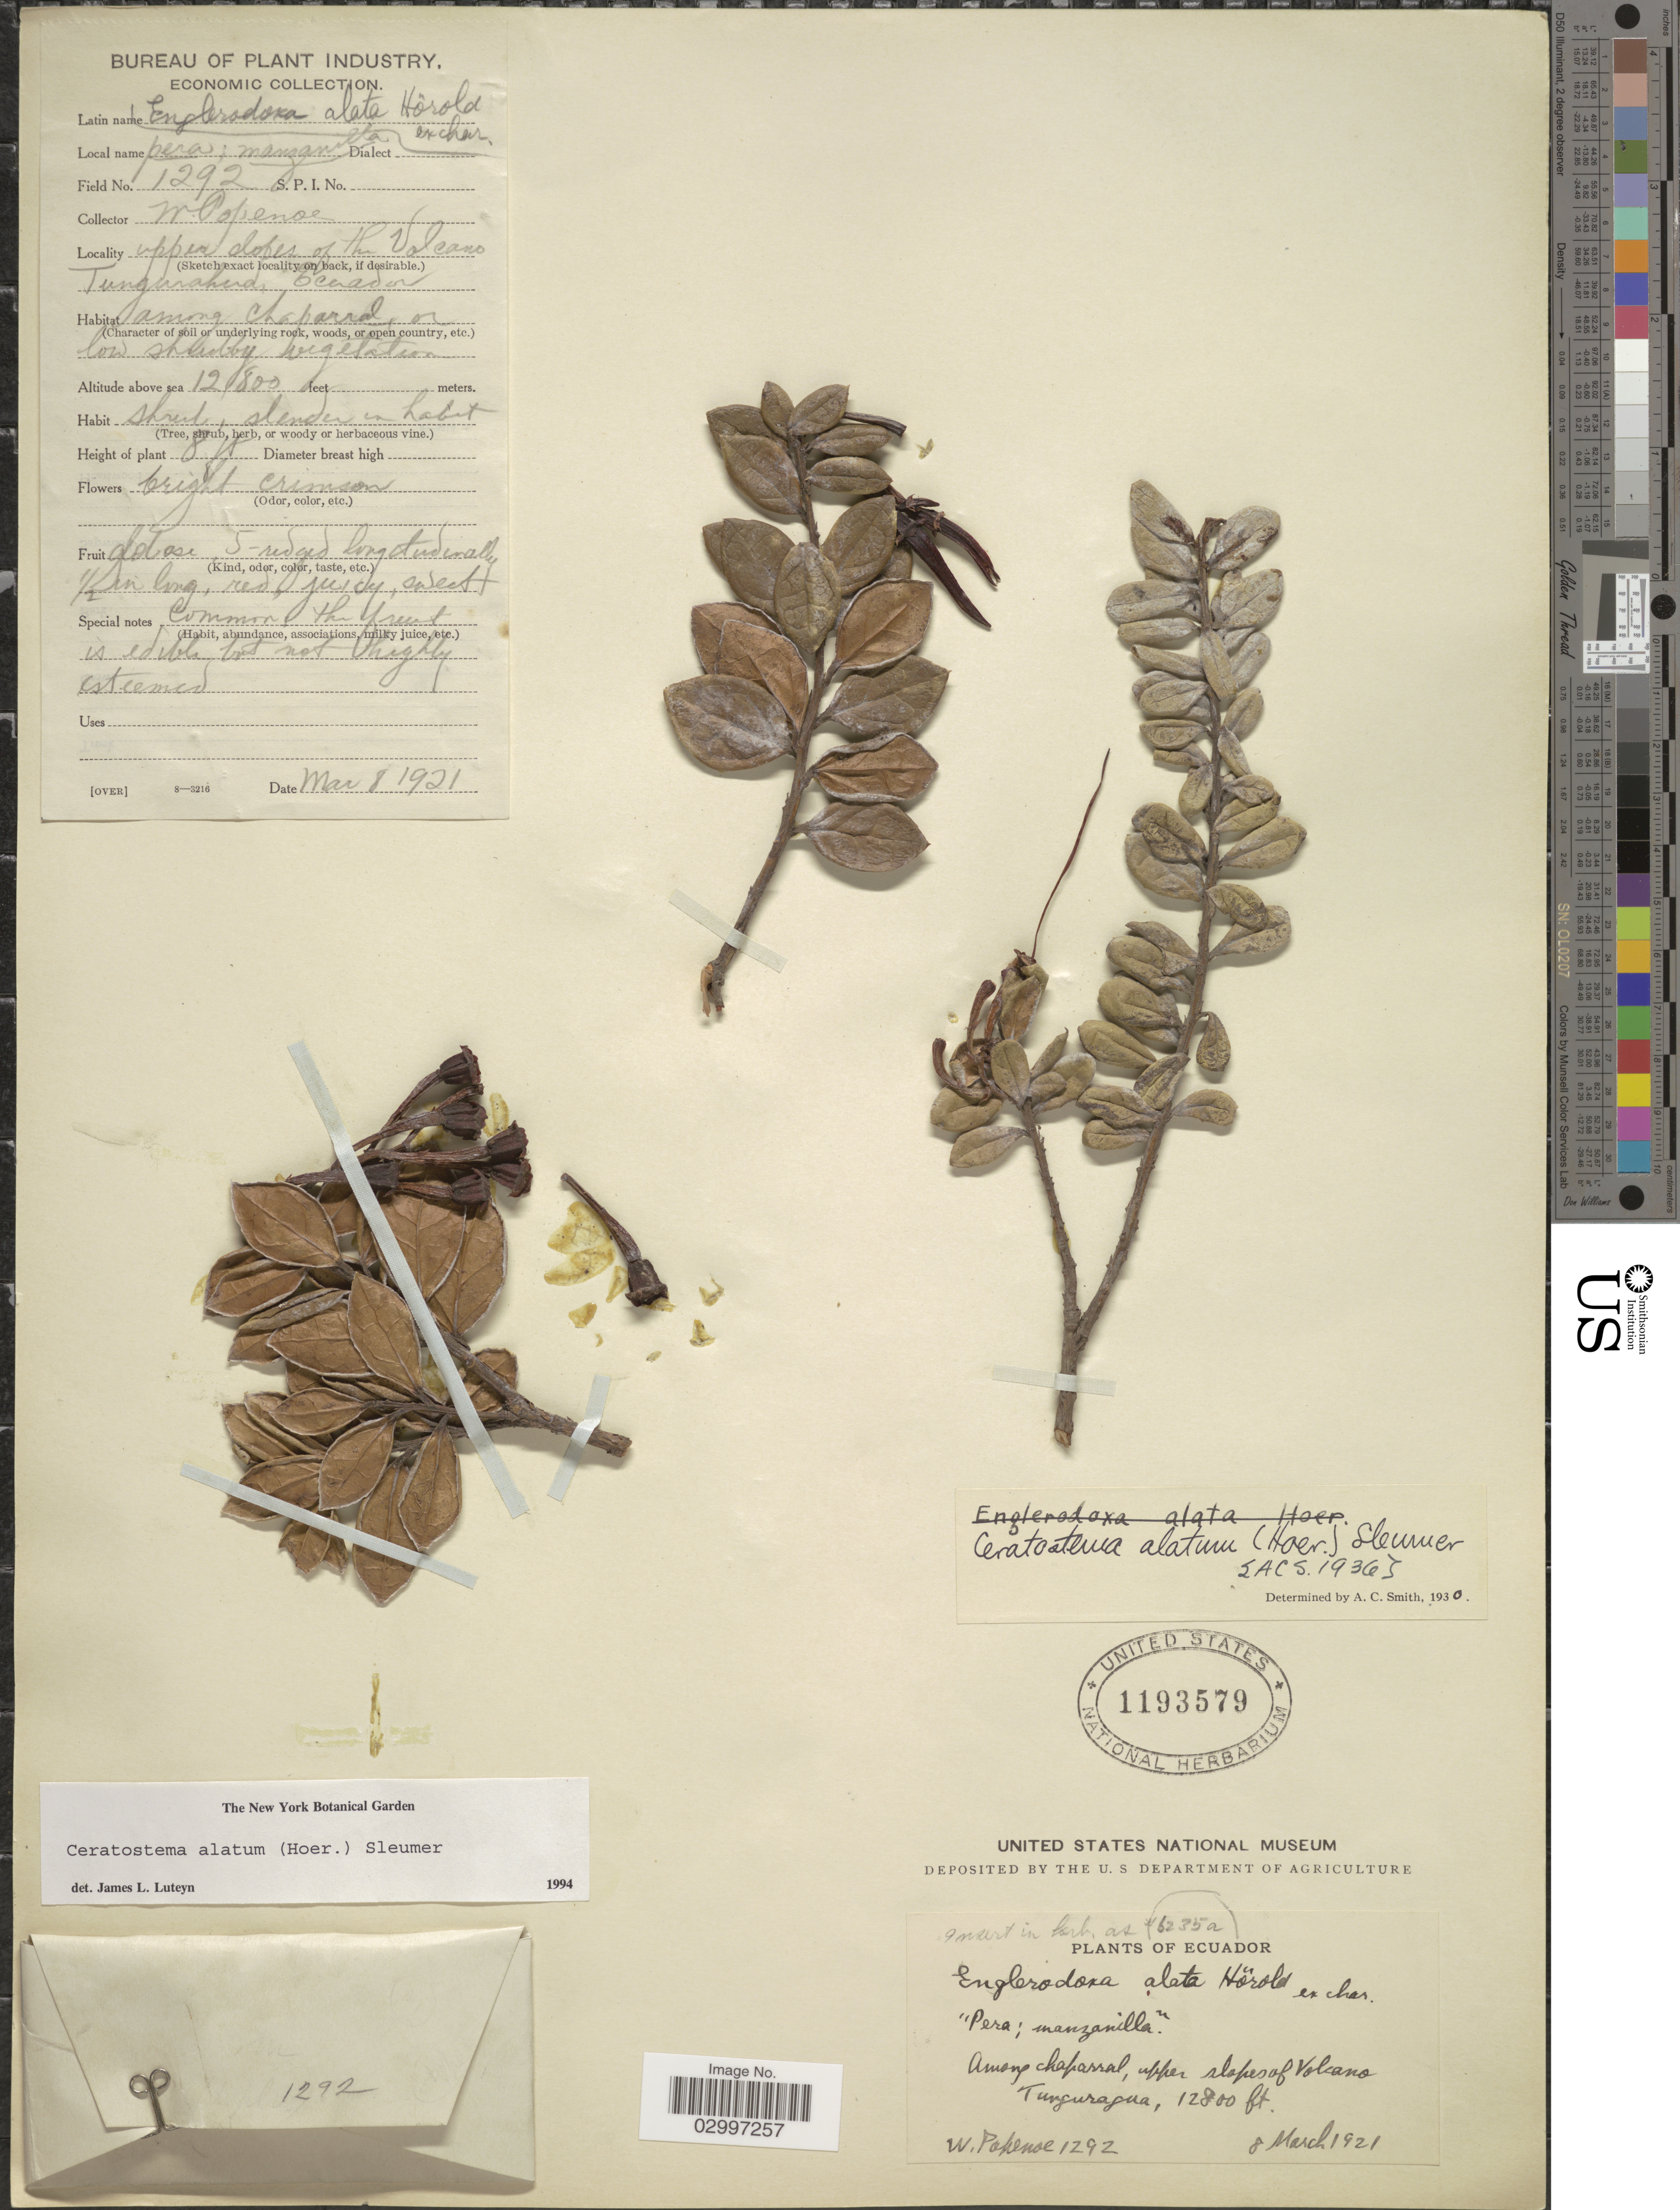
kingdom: Plantae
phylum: Tracheophyta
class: Magnoliopsida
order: Ericales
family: Ericaceae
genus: Ceratostema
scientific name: Ceratostema alatum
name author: (Hoerold) Sleumer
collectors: W. Popenoe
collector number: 1292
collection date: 1921-03-08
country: Ecuador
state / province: Tungurahua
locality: Among chaparral, upper slopes of Volcano Tungurahua.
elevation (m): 3901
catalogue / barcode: US 1193579